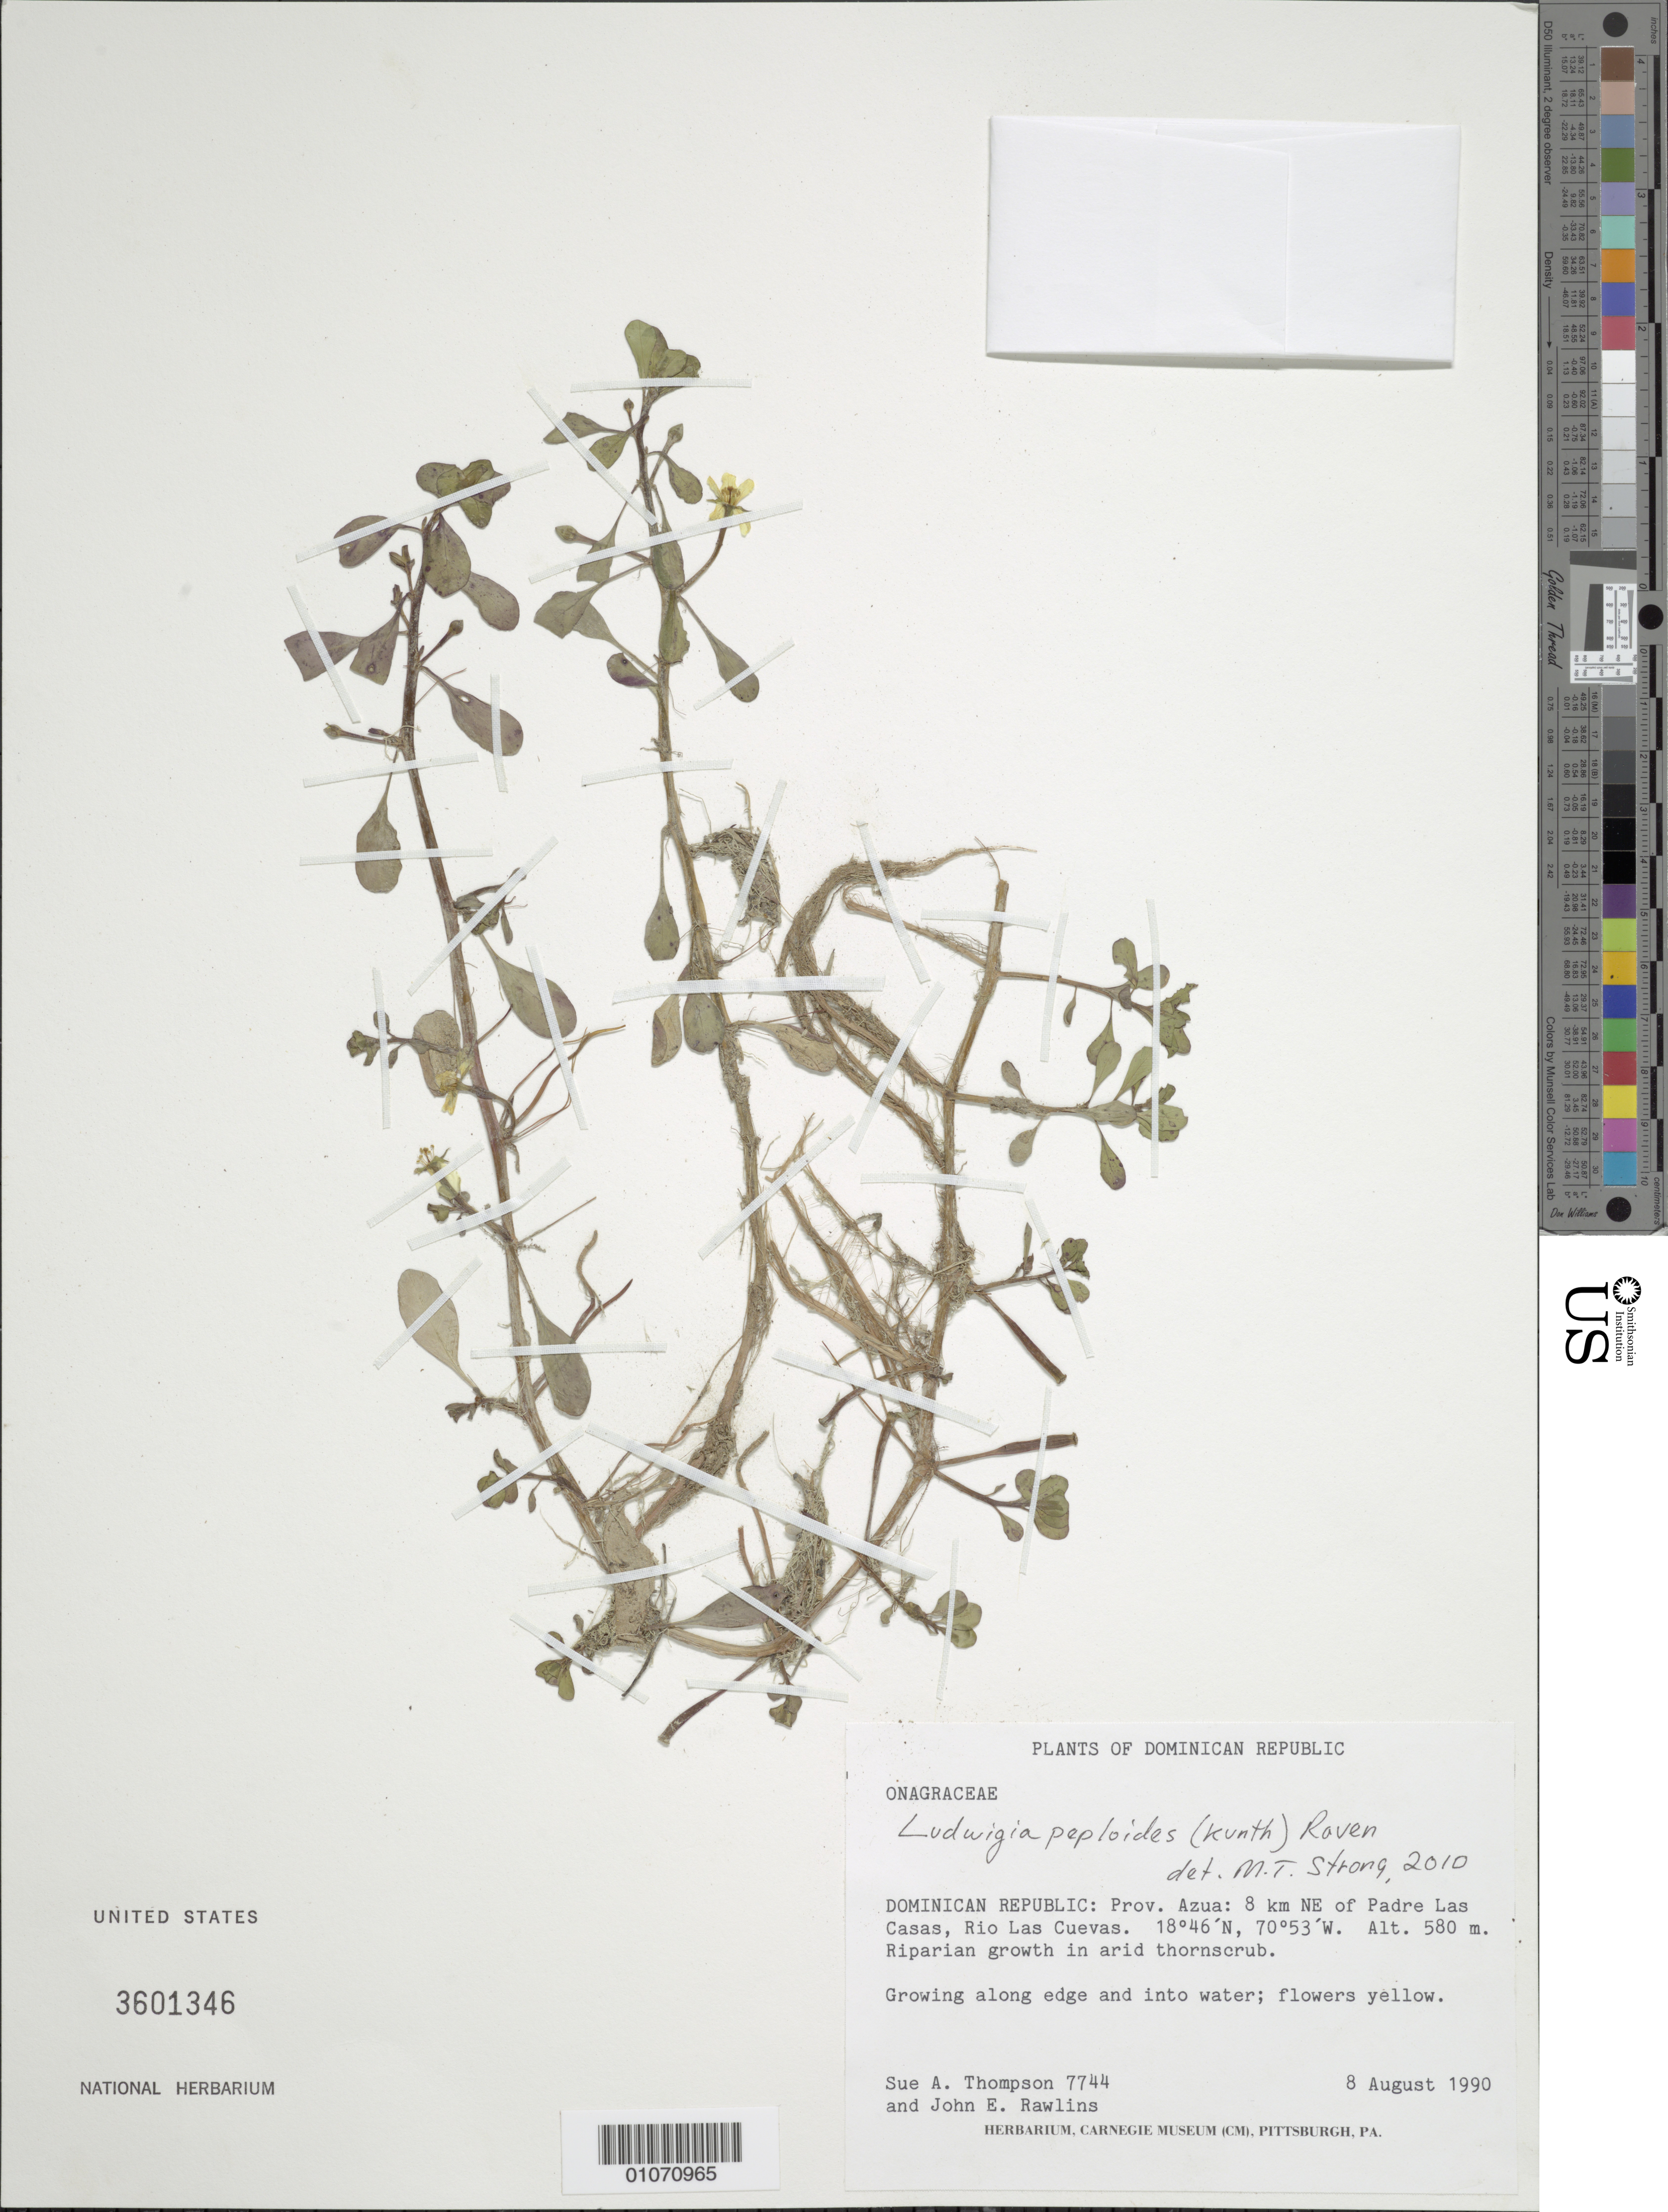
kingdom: Plantae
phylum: Tracheophyta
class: Magnoliopsida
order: Myrtales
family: Onagraceae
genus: Ludwigia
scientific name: Ludwigia peploides subsp. peploides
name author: (Kunth) P.H. Raven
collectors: S. A. Thompson, J. Rawlins & C. Young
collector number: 7744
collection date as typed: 08 Aug 1990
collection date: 1990-08-08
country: Dominican Republic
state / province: Azua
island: Hispaniola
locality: Padre Las Casas, 8 km NE of; Rio Las Cuevas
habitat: Riparian growth in arid thorn scrub; growing along edge and into water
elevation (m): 580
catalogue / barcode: US 3601346